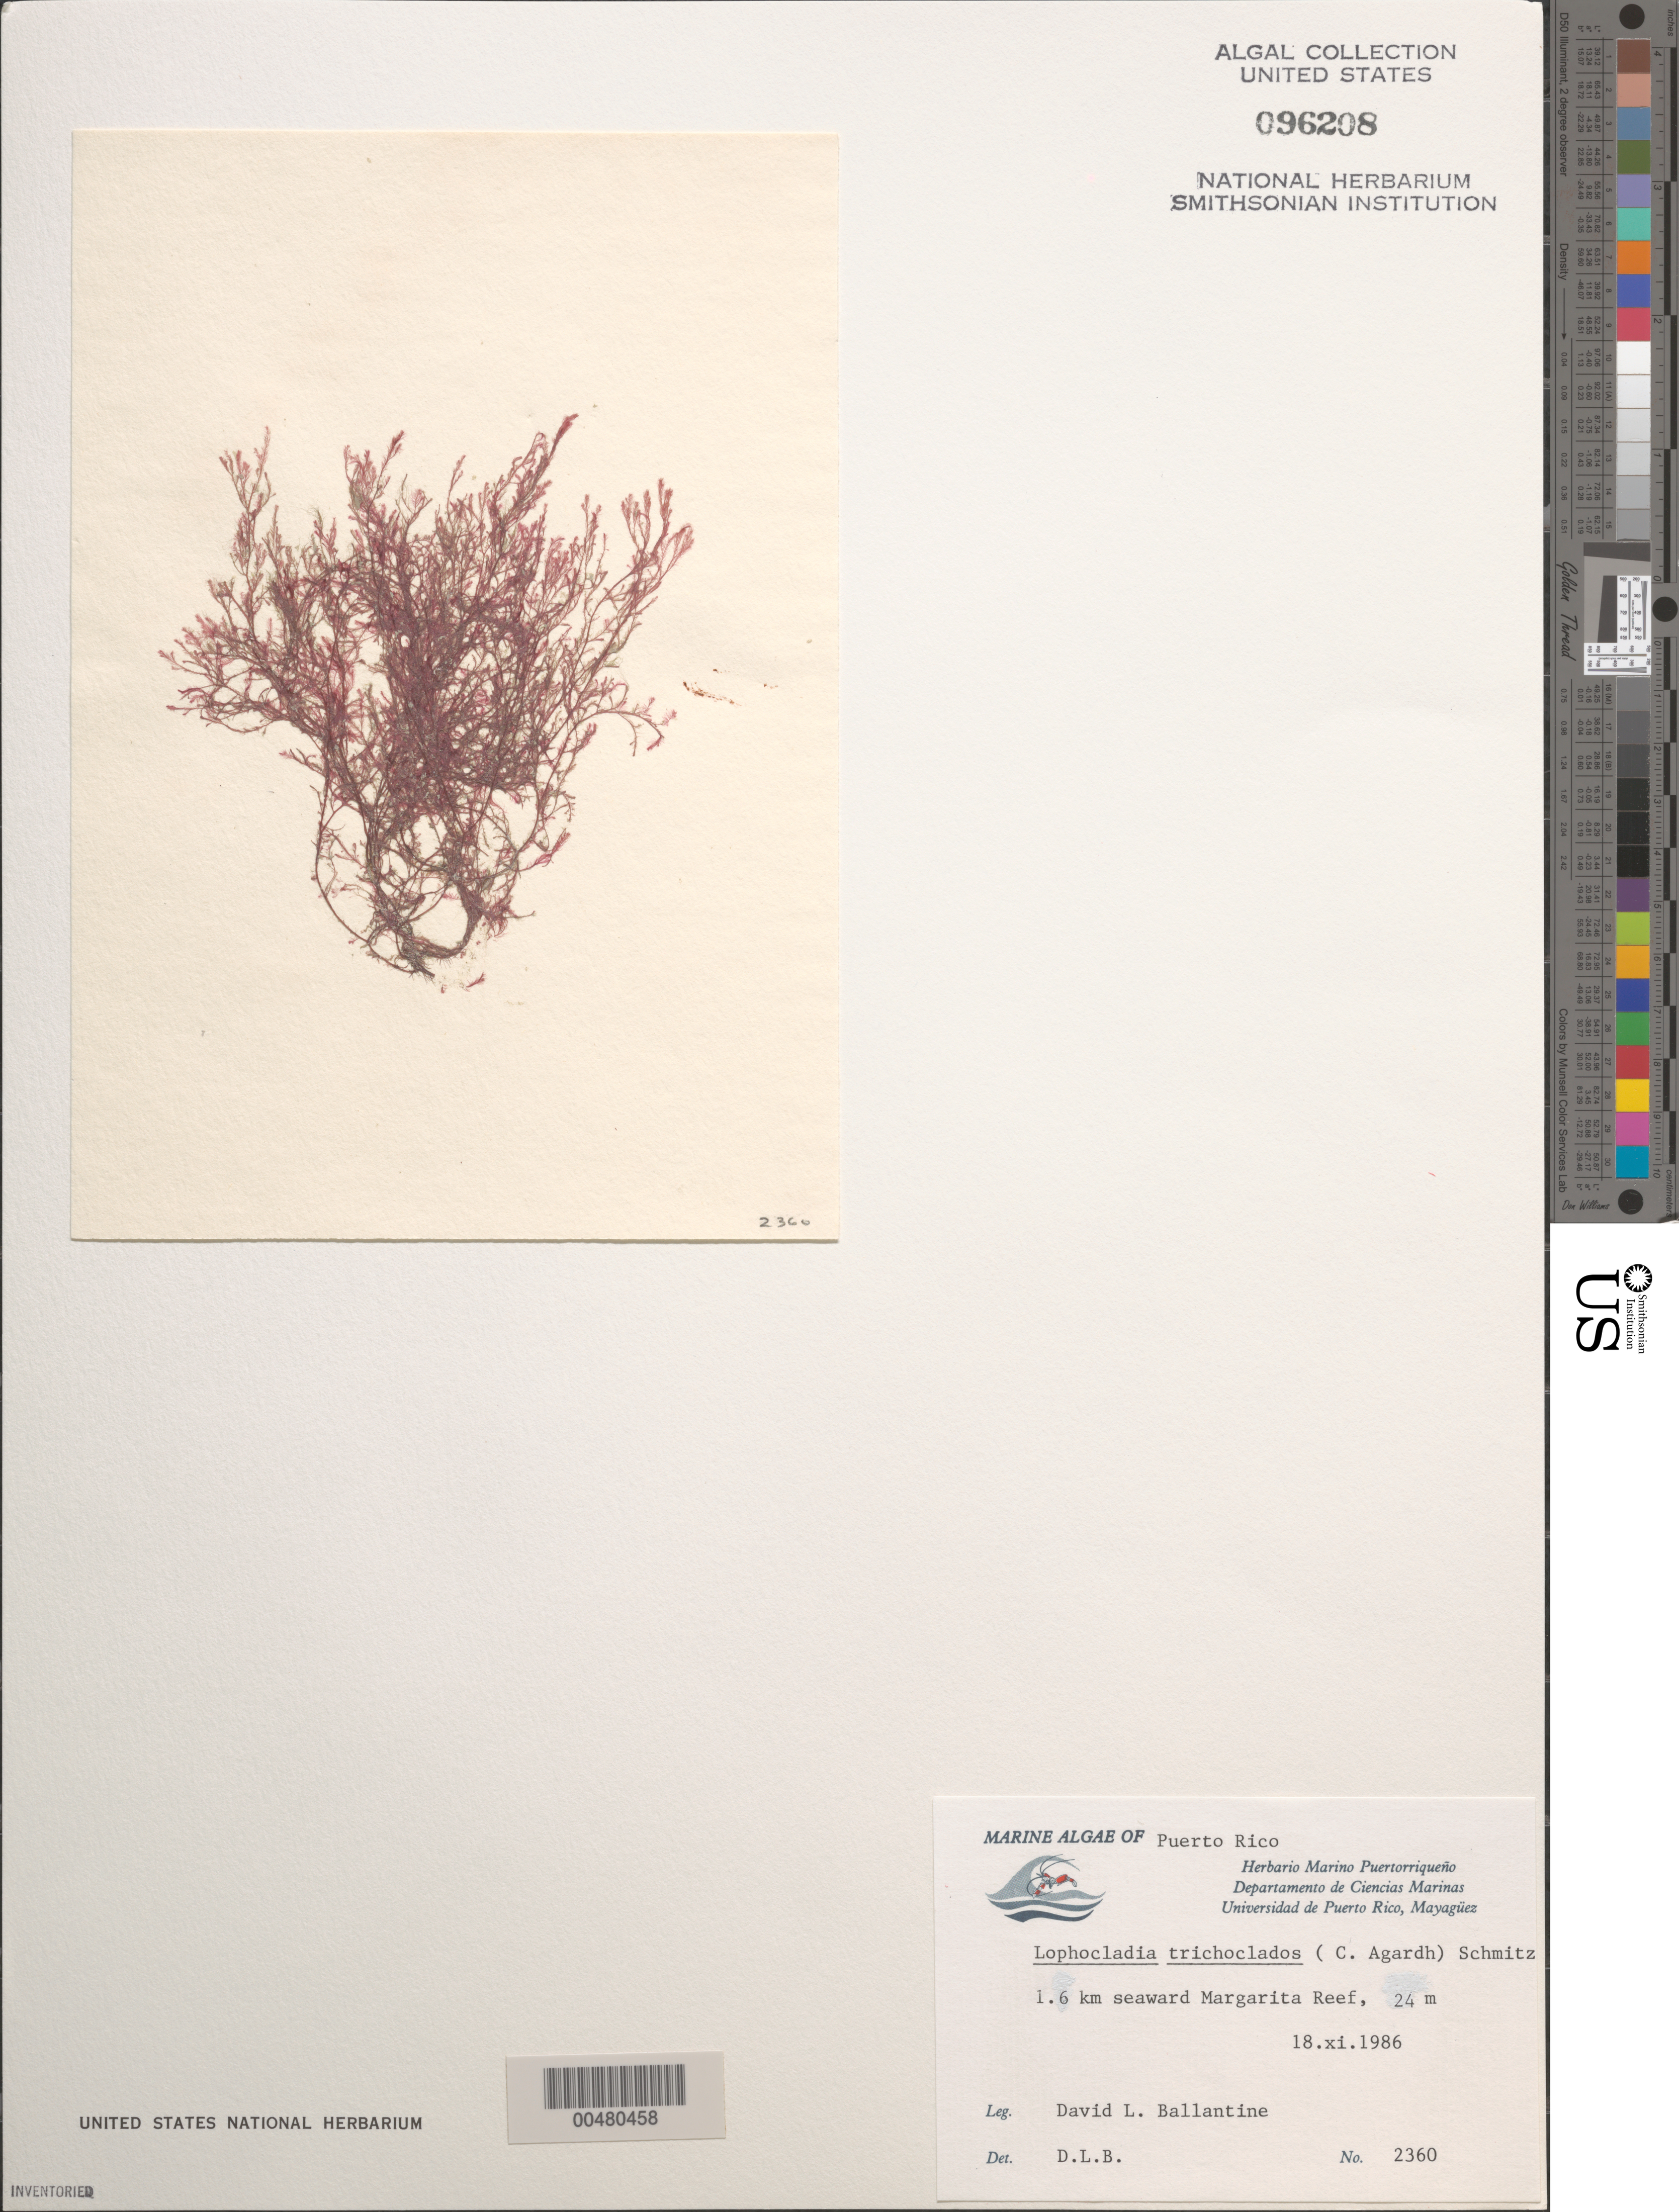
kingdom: Plantae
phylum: Rhodophyta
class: Florideophyceae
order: Ceramiales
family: Rhodomelaceae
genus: Lophocladia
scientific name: Lophocladia trichoclados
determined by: Ballantine, D. L.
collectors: D.L. Ballantine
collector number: DLB 2360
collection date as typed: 18 Nov 1986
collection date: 1986-11-18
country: Puerto Rico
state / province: Lajas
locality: Margarita Reef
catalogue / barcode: US 96208